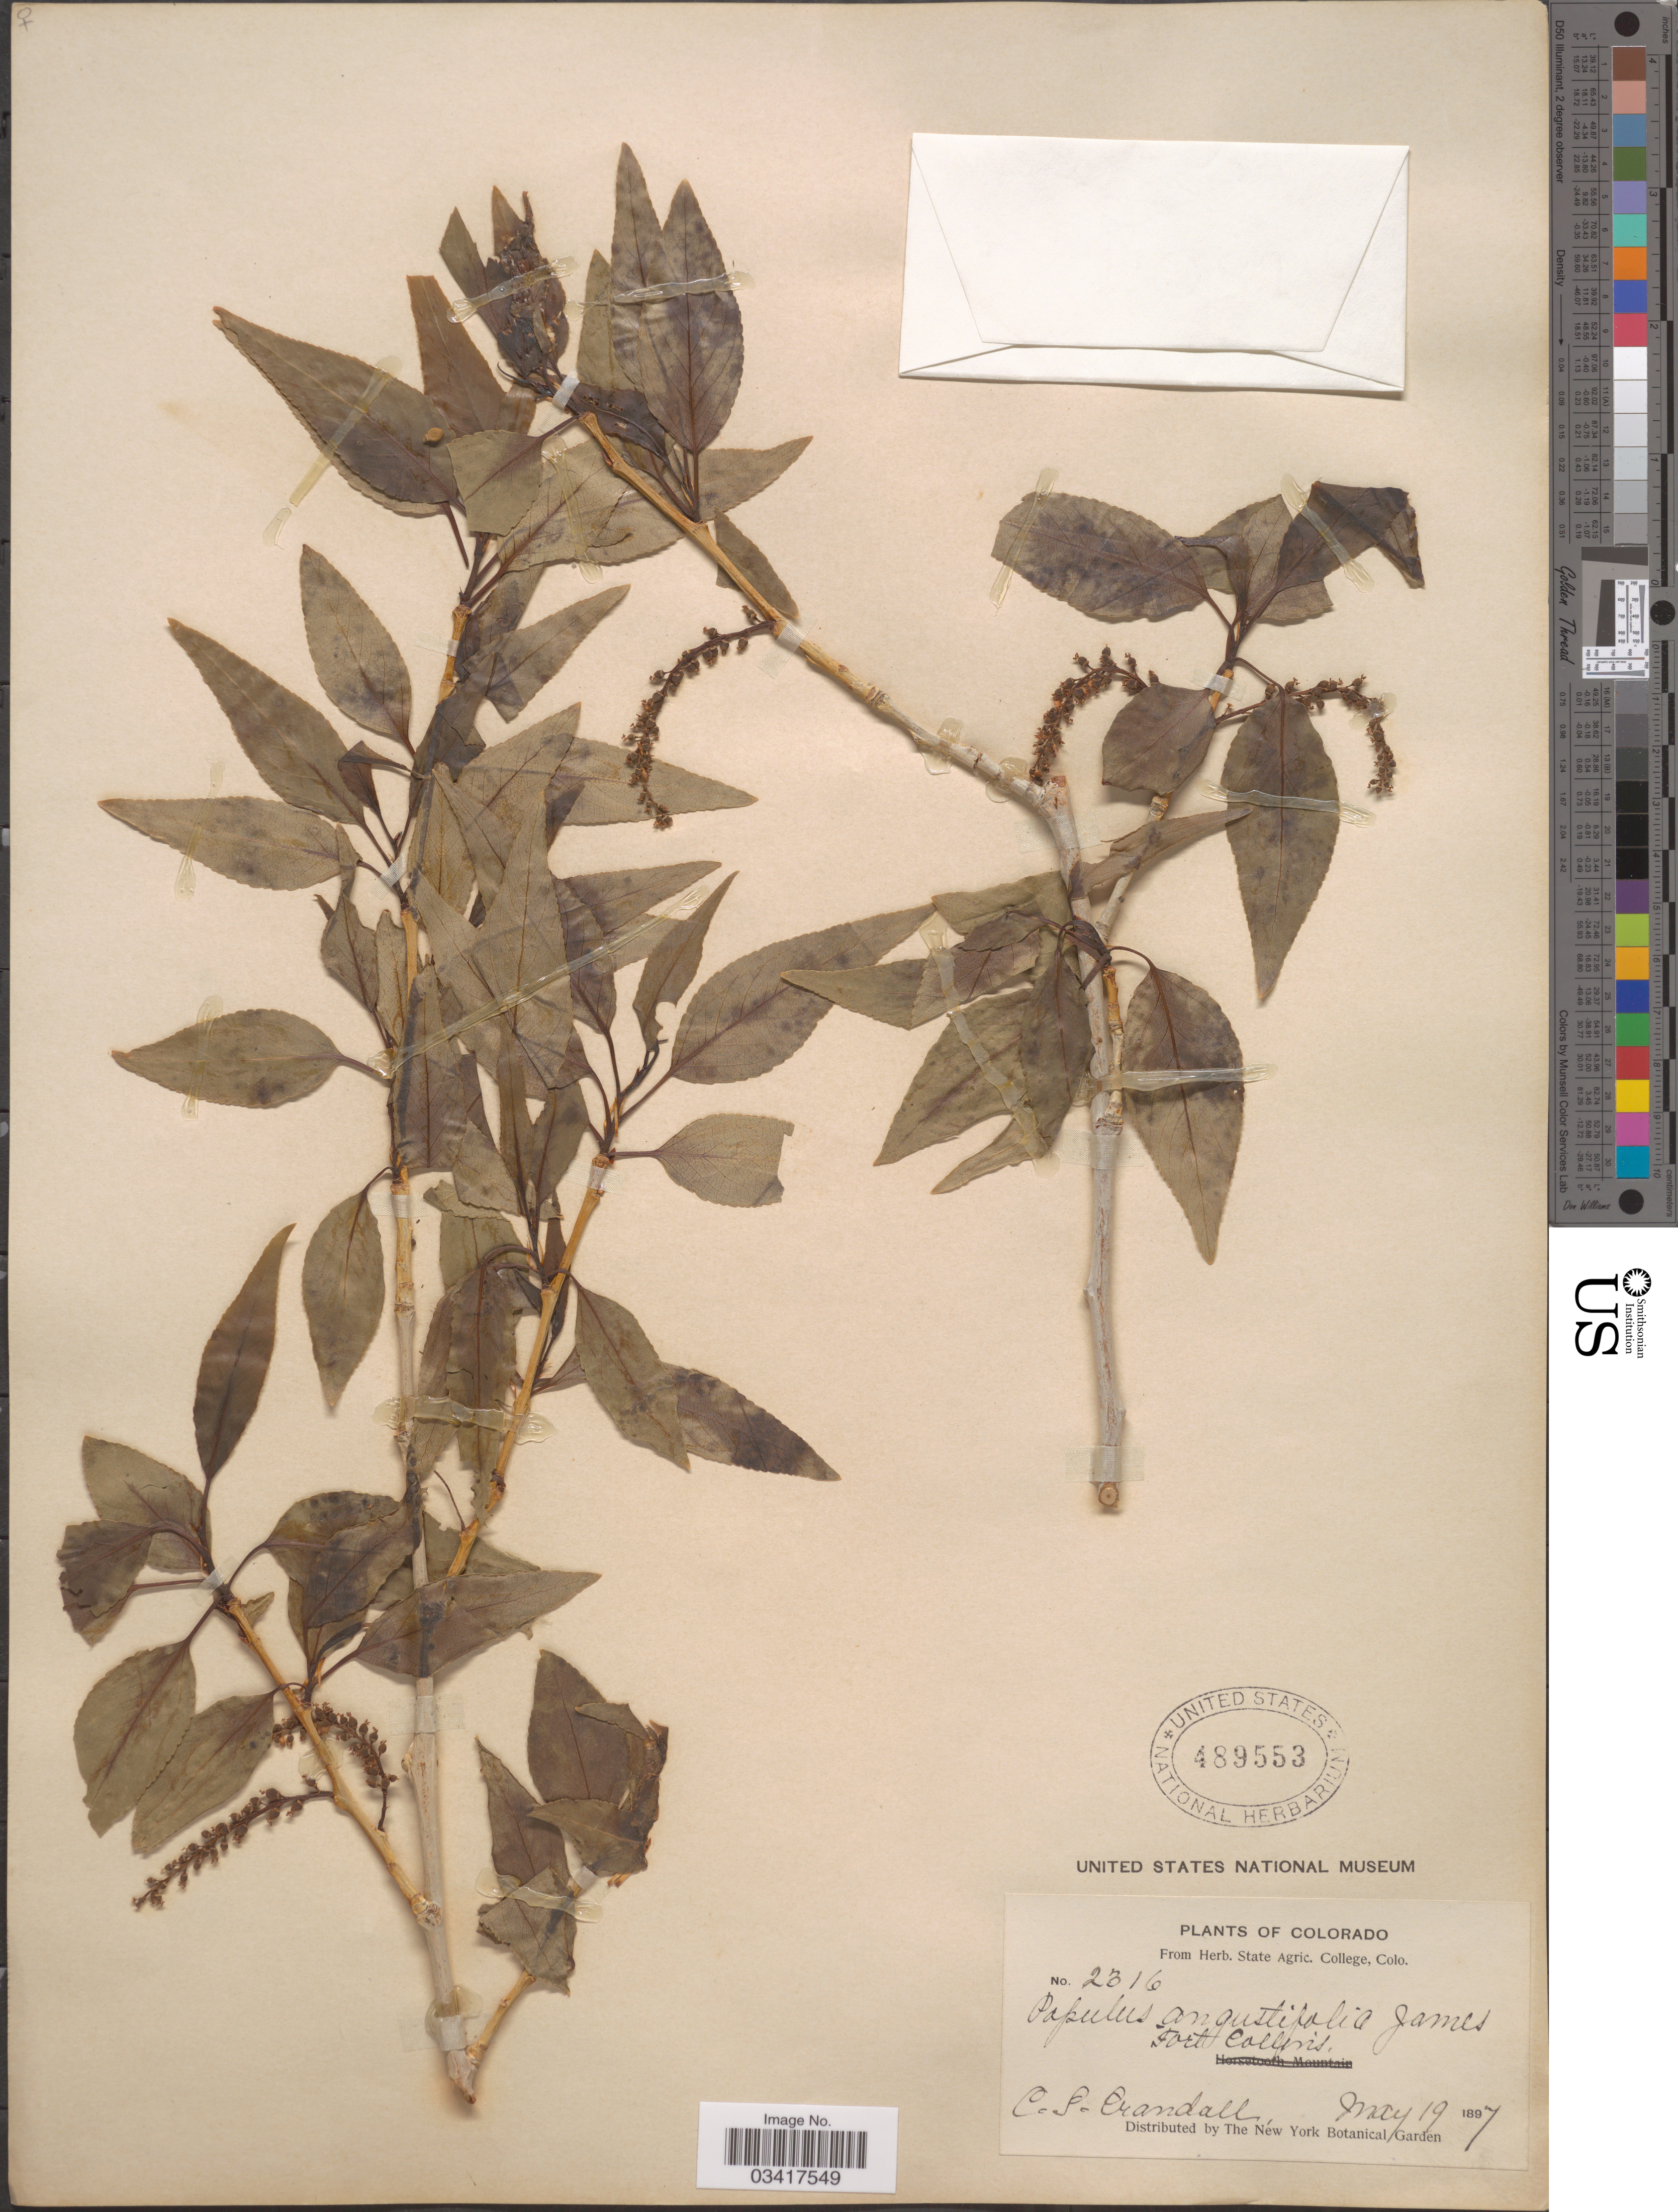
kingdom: Plantae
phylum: Tracheophyta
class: Magnoliopsida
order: Malpighiales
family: Salicaceae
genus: Populus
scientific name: Populus angustifolia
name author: E. James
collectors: C. Crandall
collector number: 2316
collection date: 1897-05-19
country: United States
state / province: Colorado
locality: Fort Collins.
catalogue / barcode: US 489553